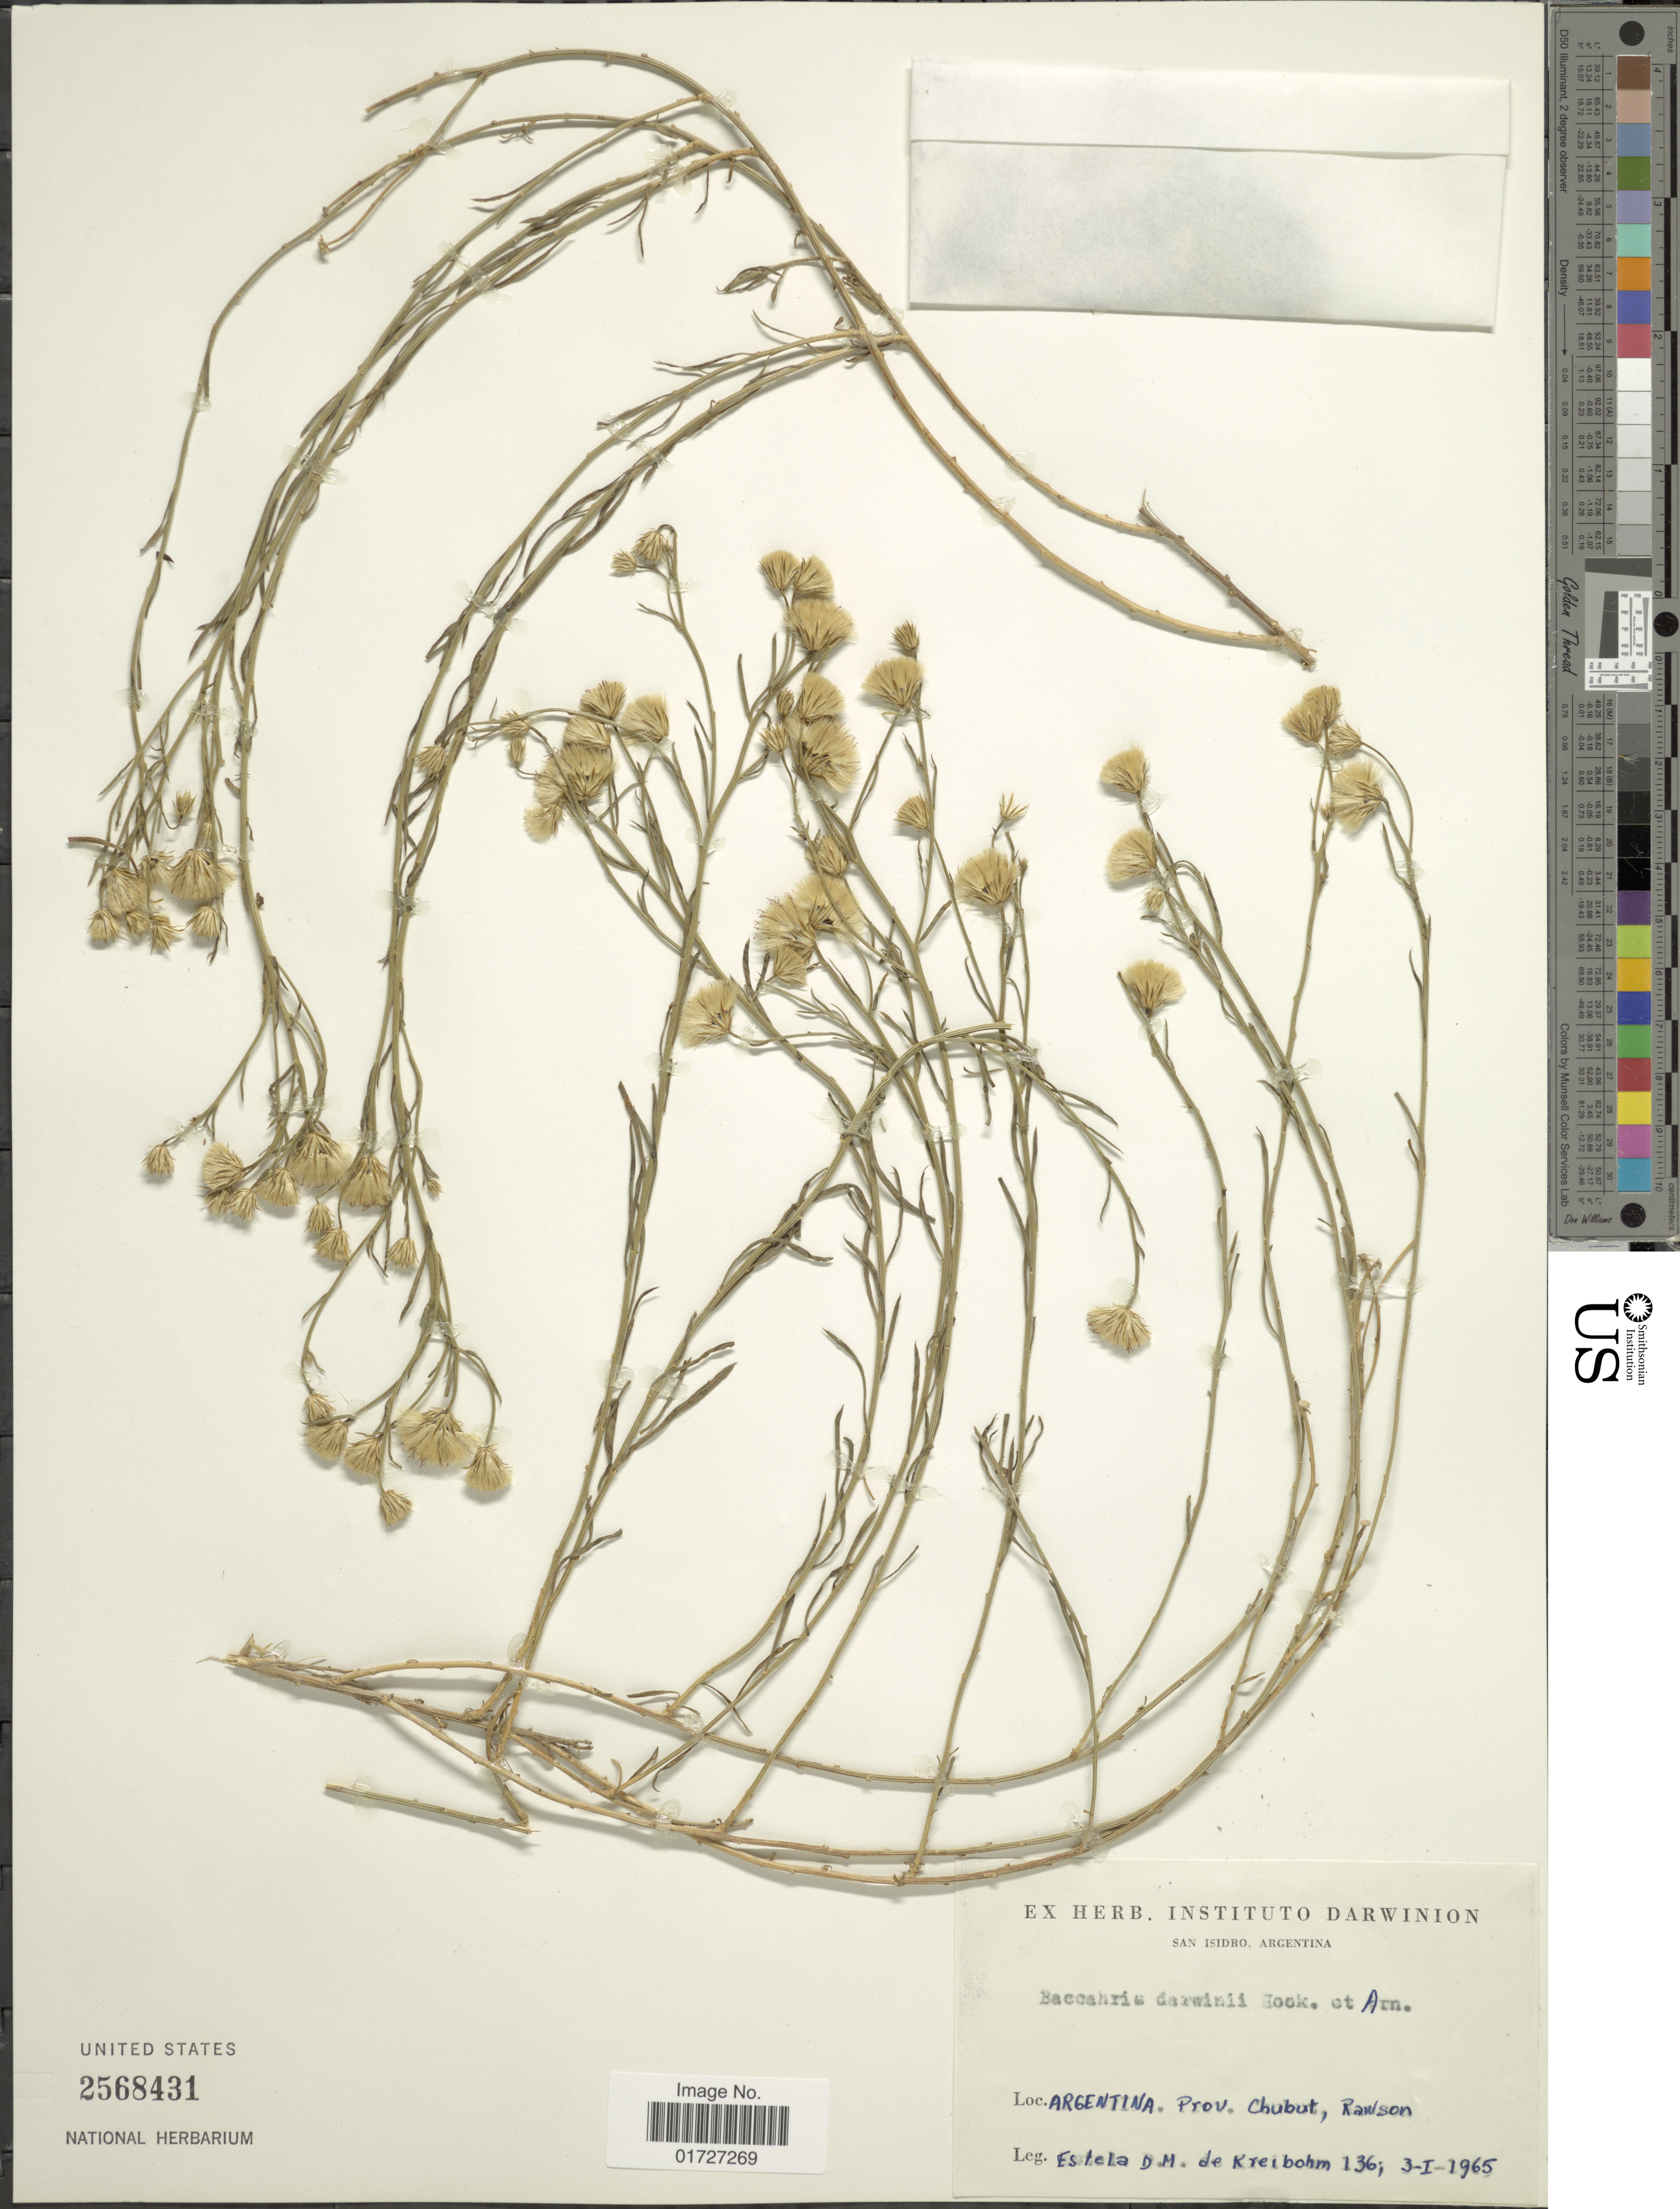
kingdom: Plantae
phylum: Tracheophyta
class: Magnoliopsida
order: Asterales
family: Asteraceae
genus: Baccharis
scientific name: Baccharis darwinii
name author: Hook. & Arn.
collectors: E. Kreibohm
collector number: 136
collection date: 1965-01-03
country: Argentina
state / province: Chubut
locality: Rawson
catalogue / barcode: US 2568431